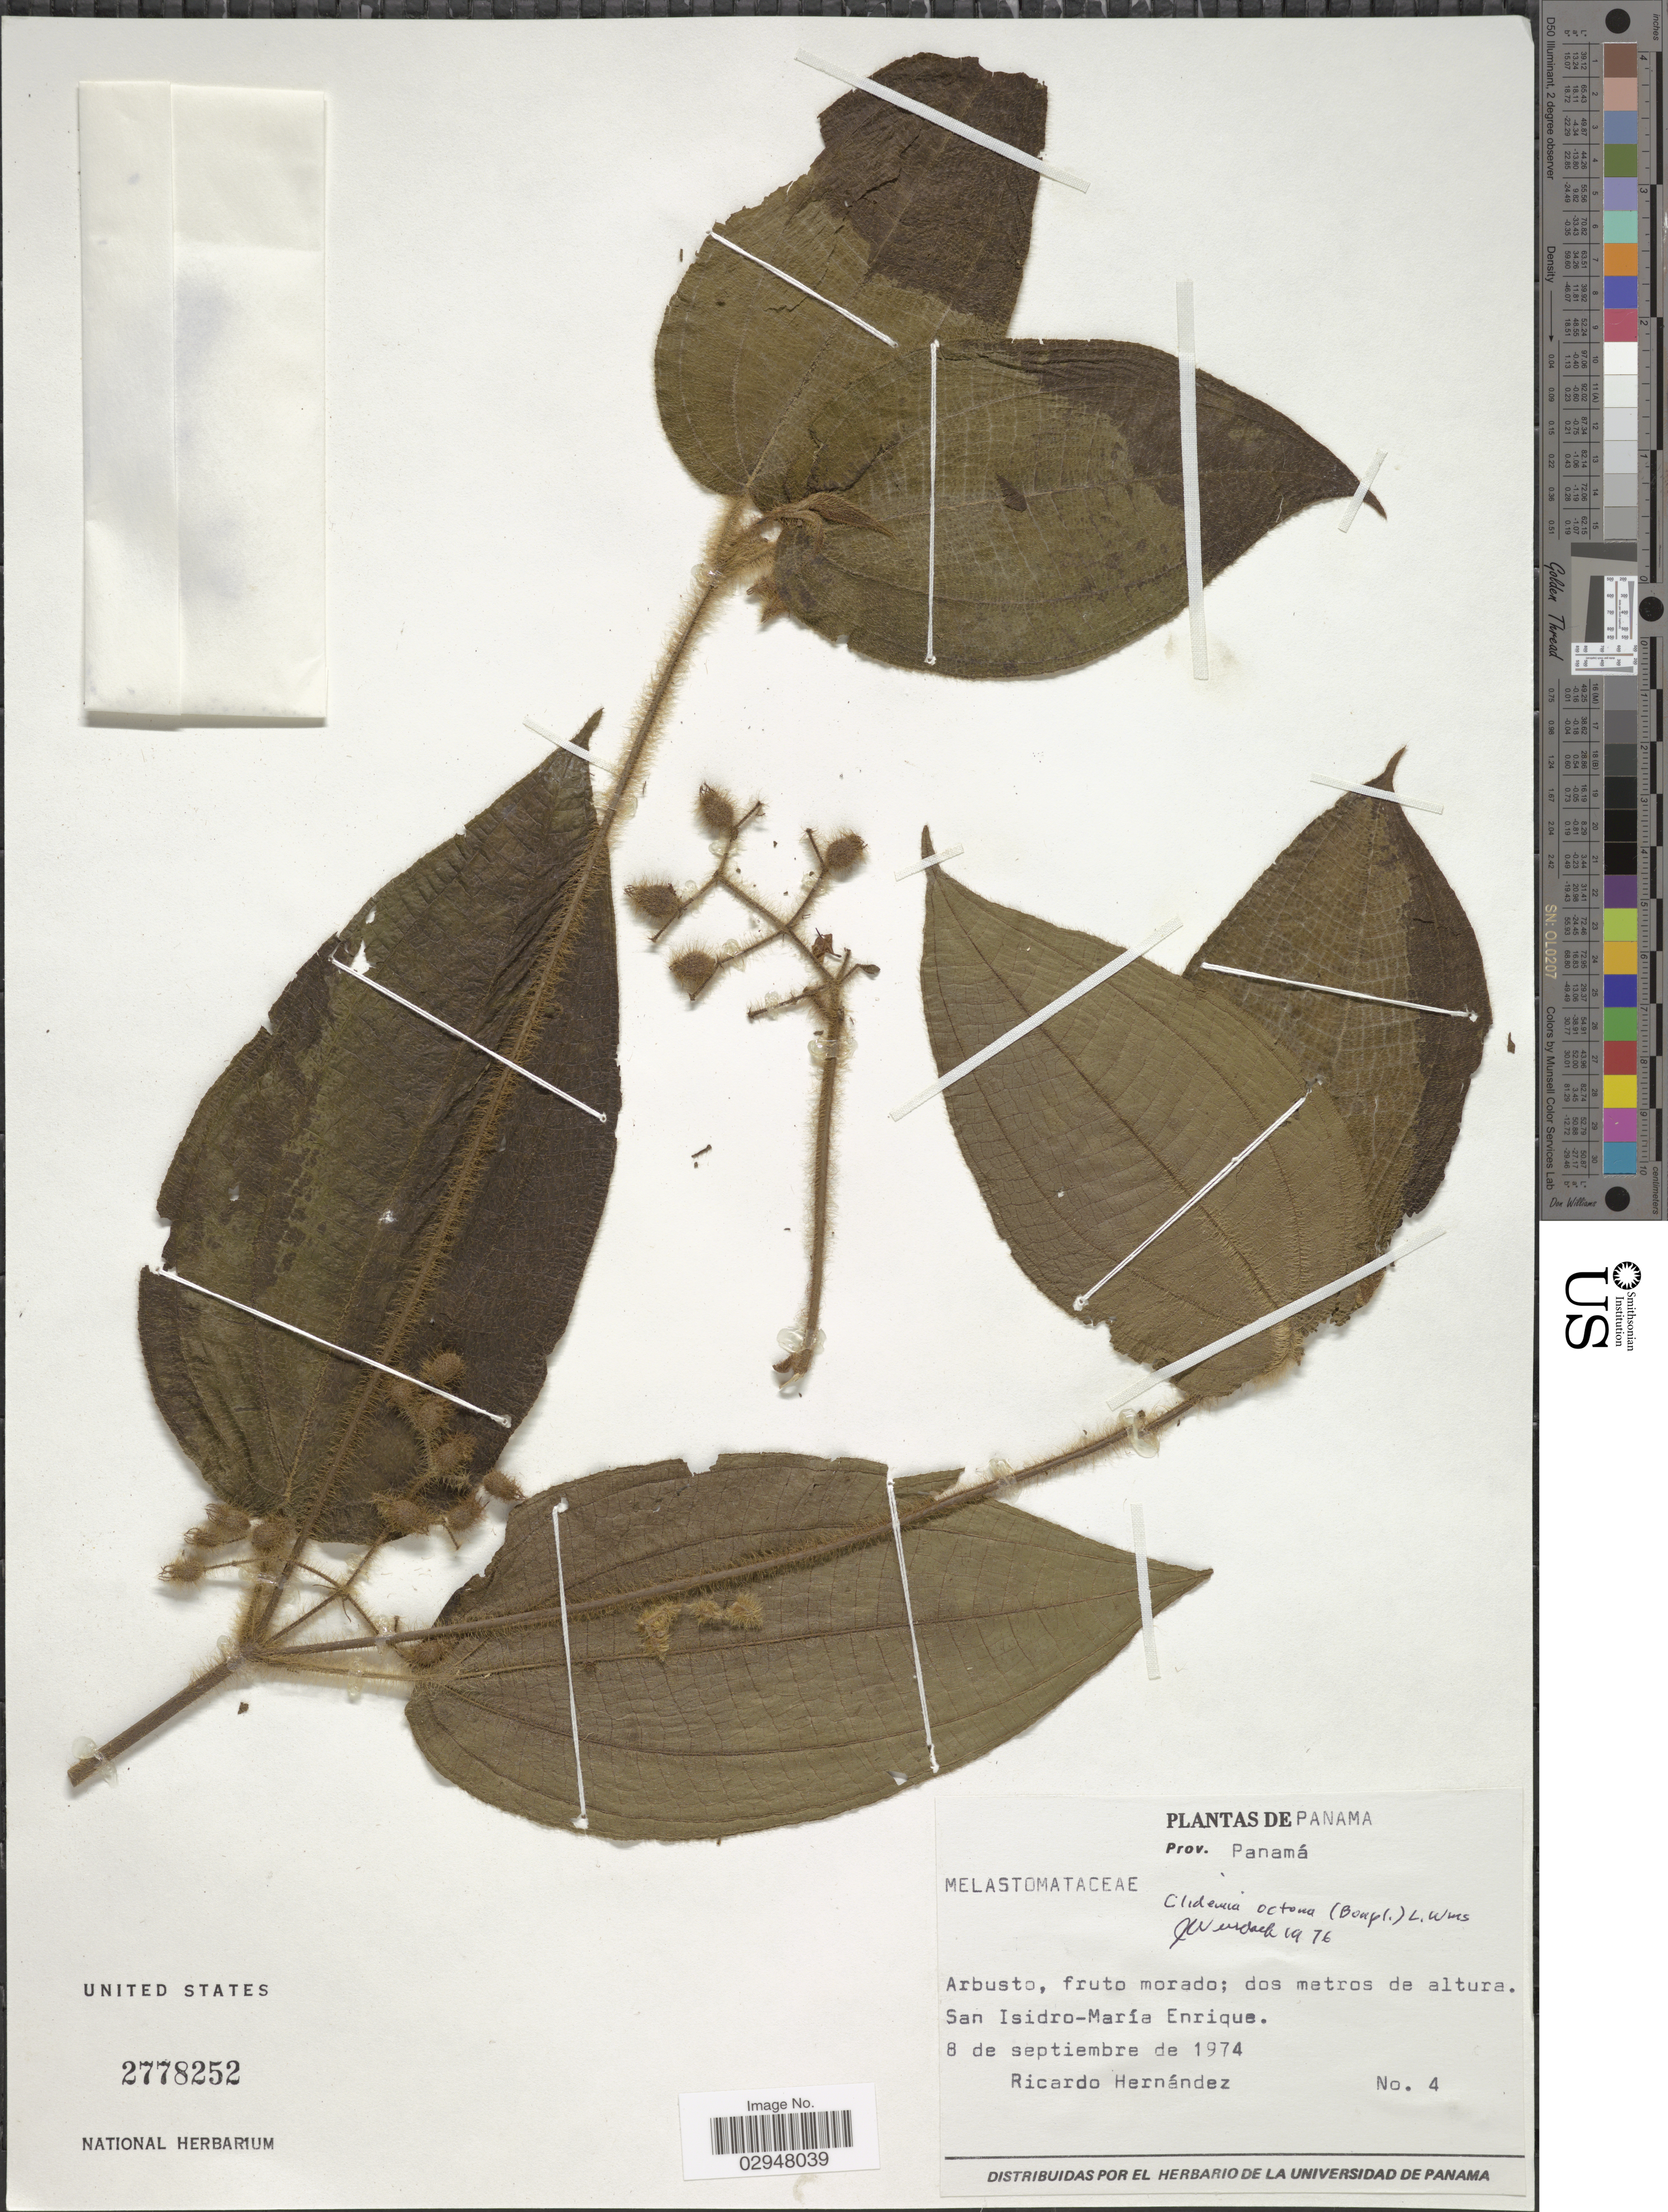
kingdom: Plantae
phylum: Tracheophyta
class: Magnoliopsida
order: Myrtales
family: Melastomataceae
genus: Clidemia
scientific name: Clidemia octona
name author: (Bonpl.) L.O. Williams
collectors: R. Hernández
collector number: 4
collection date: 1974-09-08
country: Panama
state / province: Panamá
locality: San Isidro-María Enrique.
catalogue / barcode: US 2778252